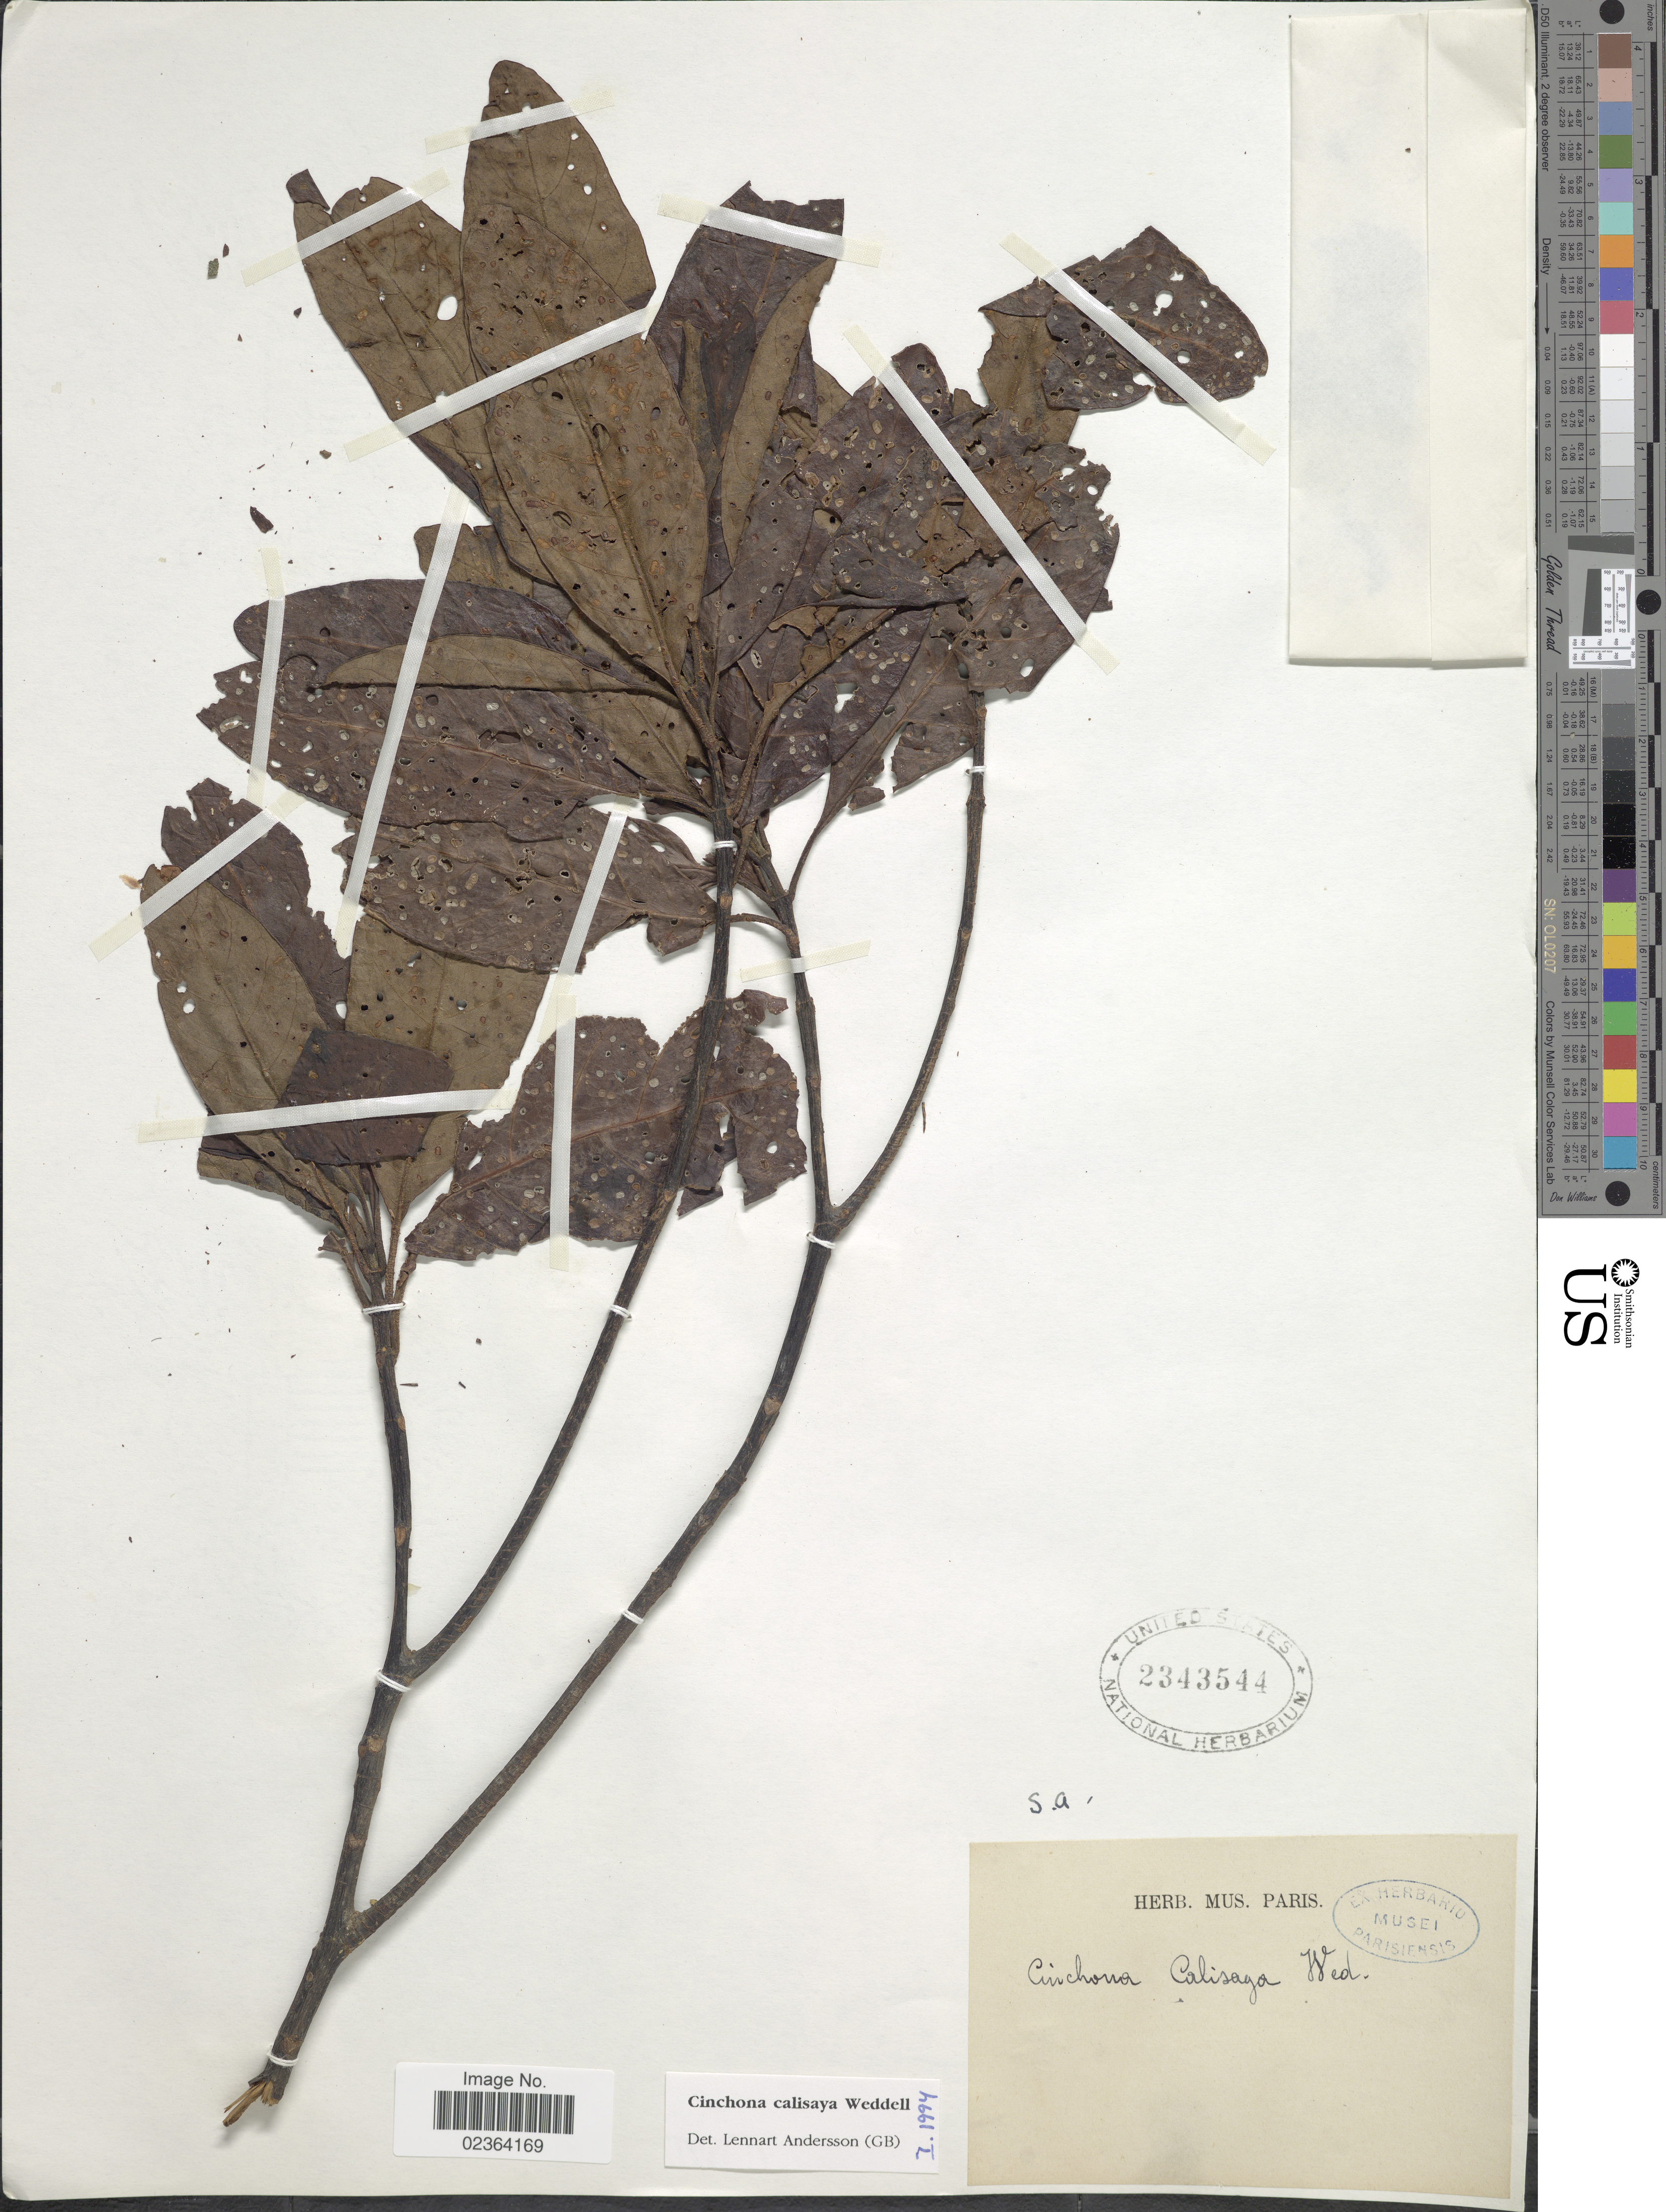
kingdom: Plantae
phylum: Tracheophyta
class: Magnoliopsida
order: Gentianales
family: Rubiaceae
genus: Cinchona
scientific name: Cinchona calisaya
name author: Wedd.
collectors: ex herb. Mus. Paris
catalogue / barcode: US 2343544